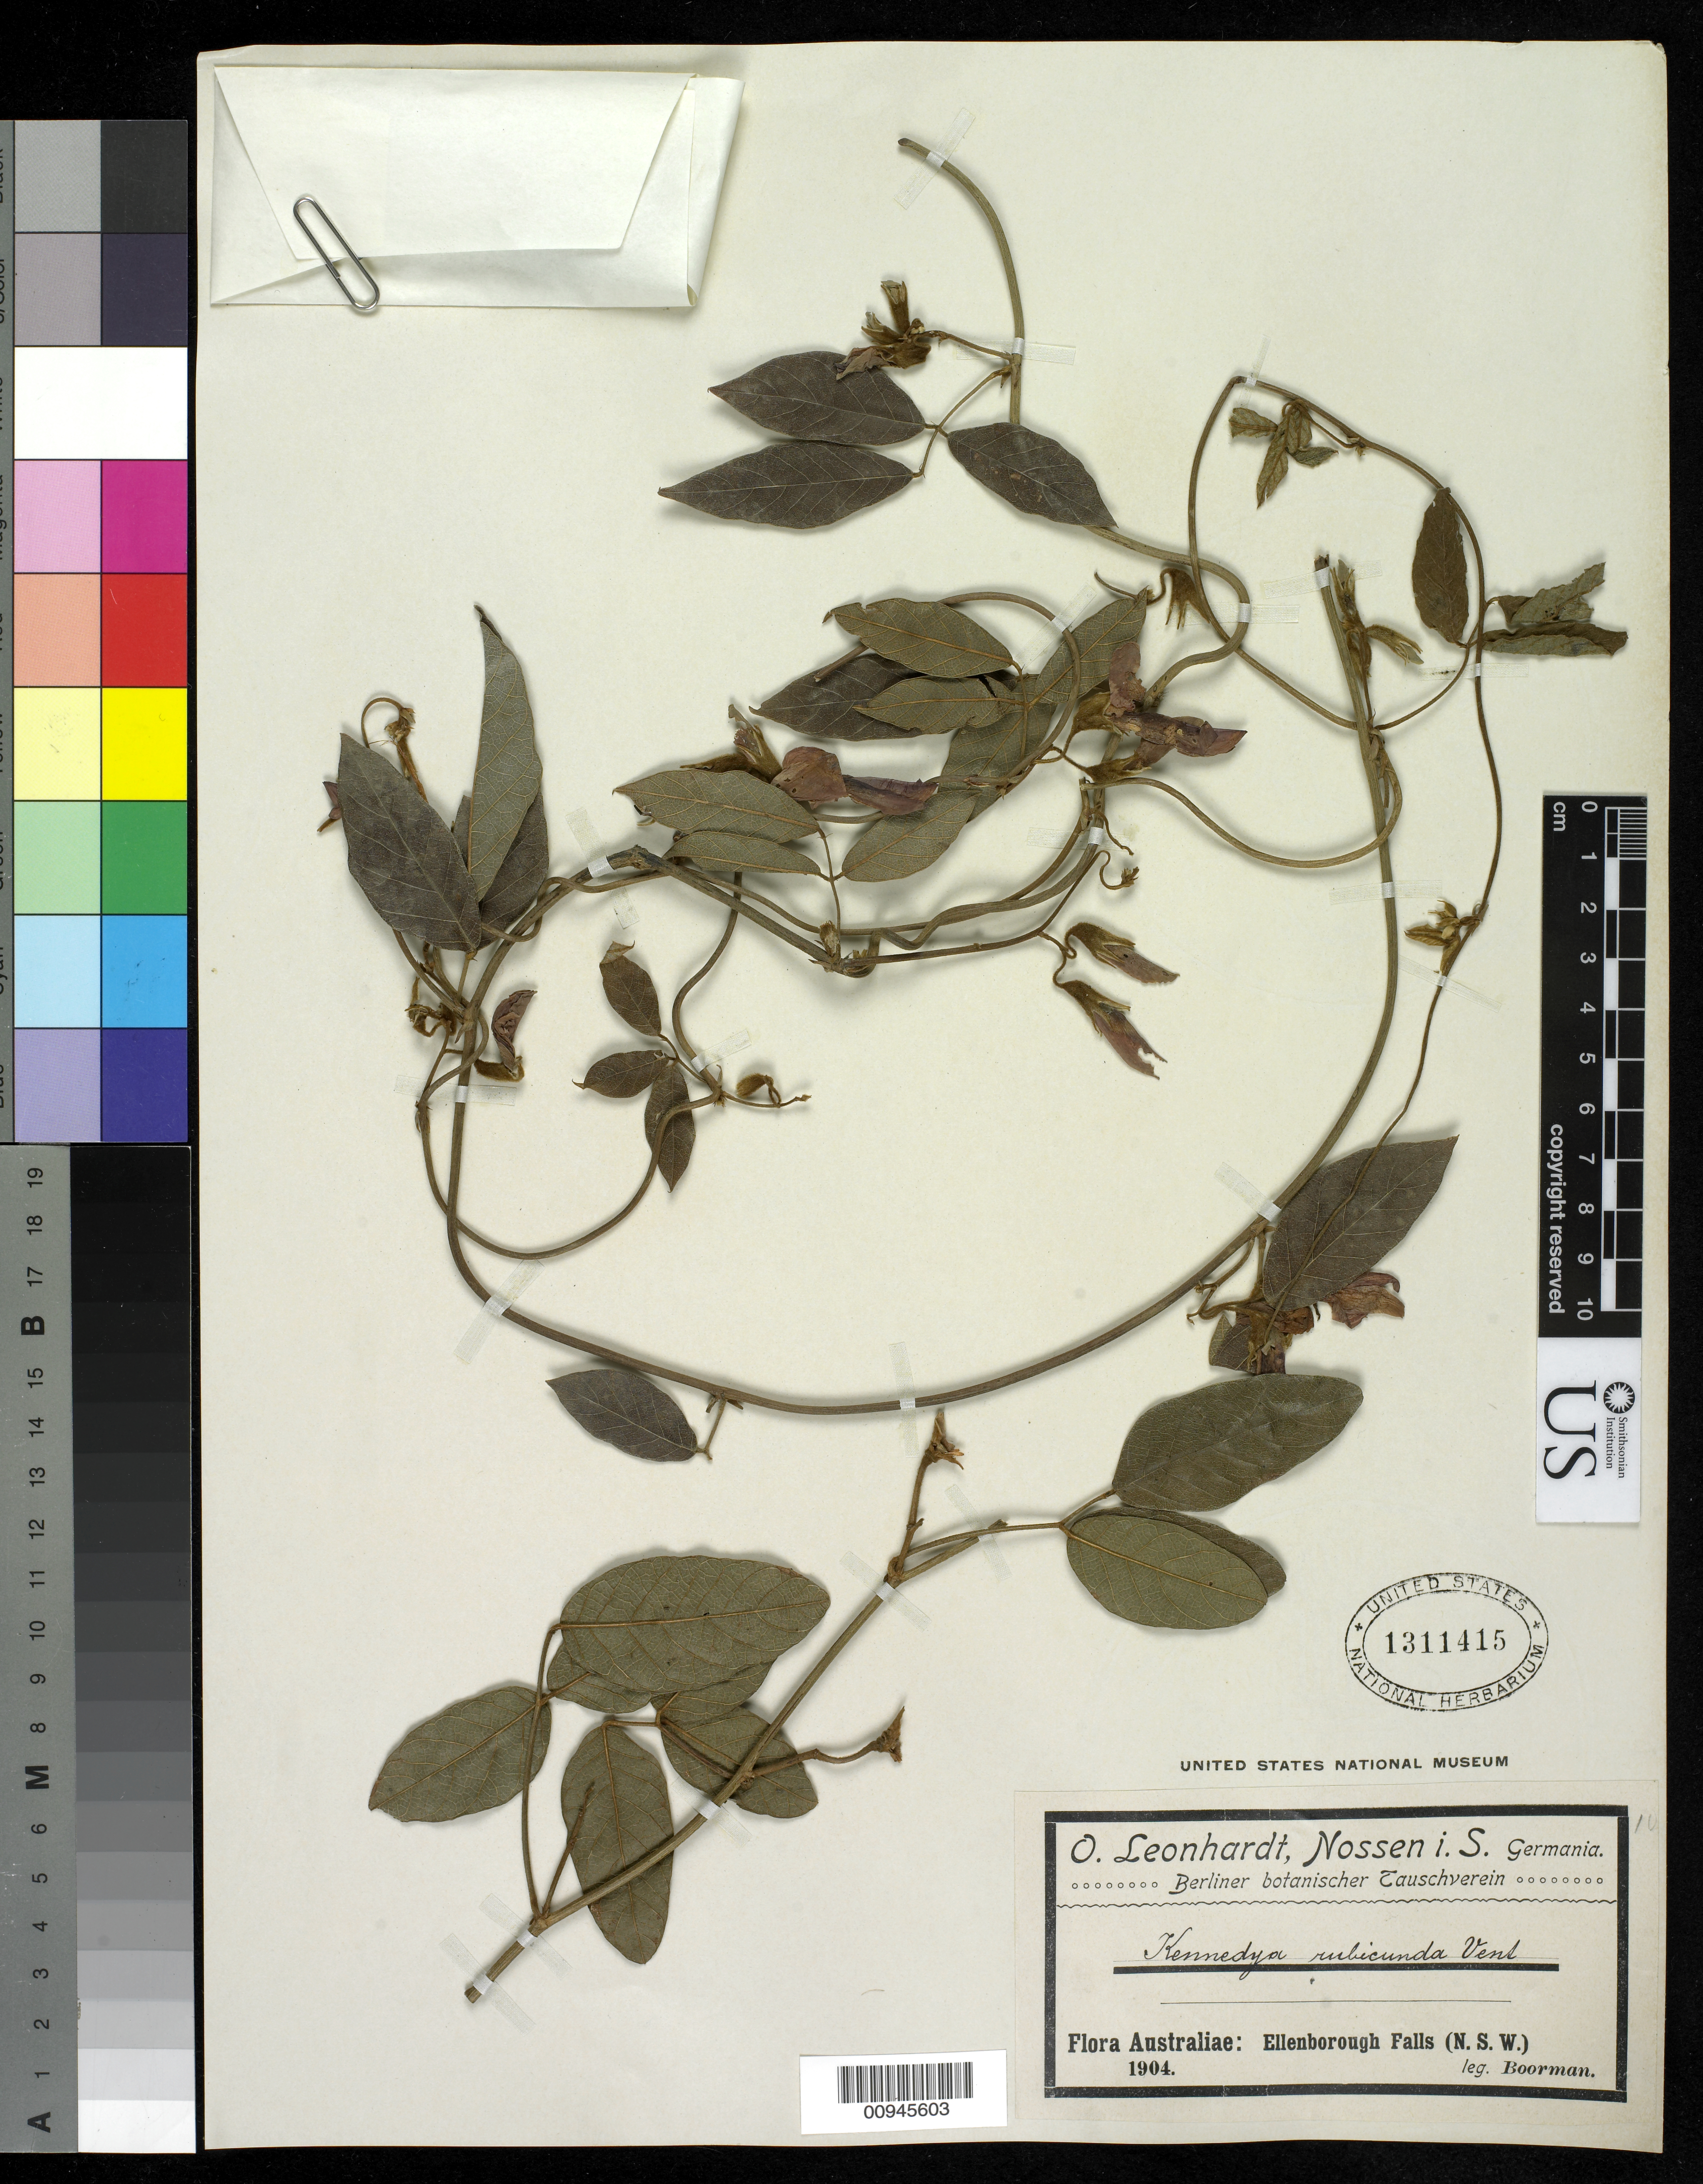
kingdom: Plantae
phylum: Tracheophyta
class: Magnoliopsida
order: Fabales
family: Fabaceae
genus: Kennedia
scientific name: Kennedia rubicunda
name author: Vent.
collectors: J. Boorman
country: Australia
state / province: New South Wales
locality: Ellenborough Falls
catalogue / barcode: US 1311415